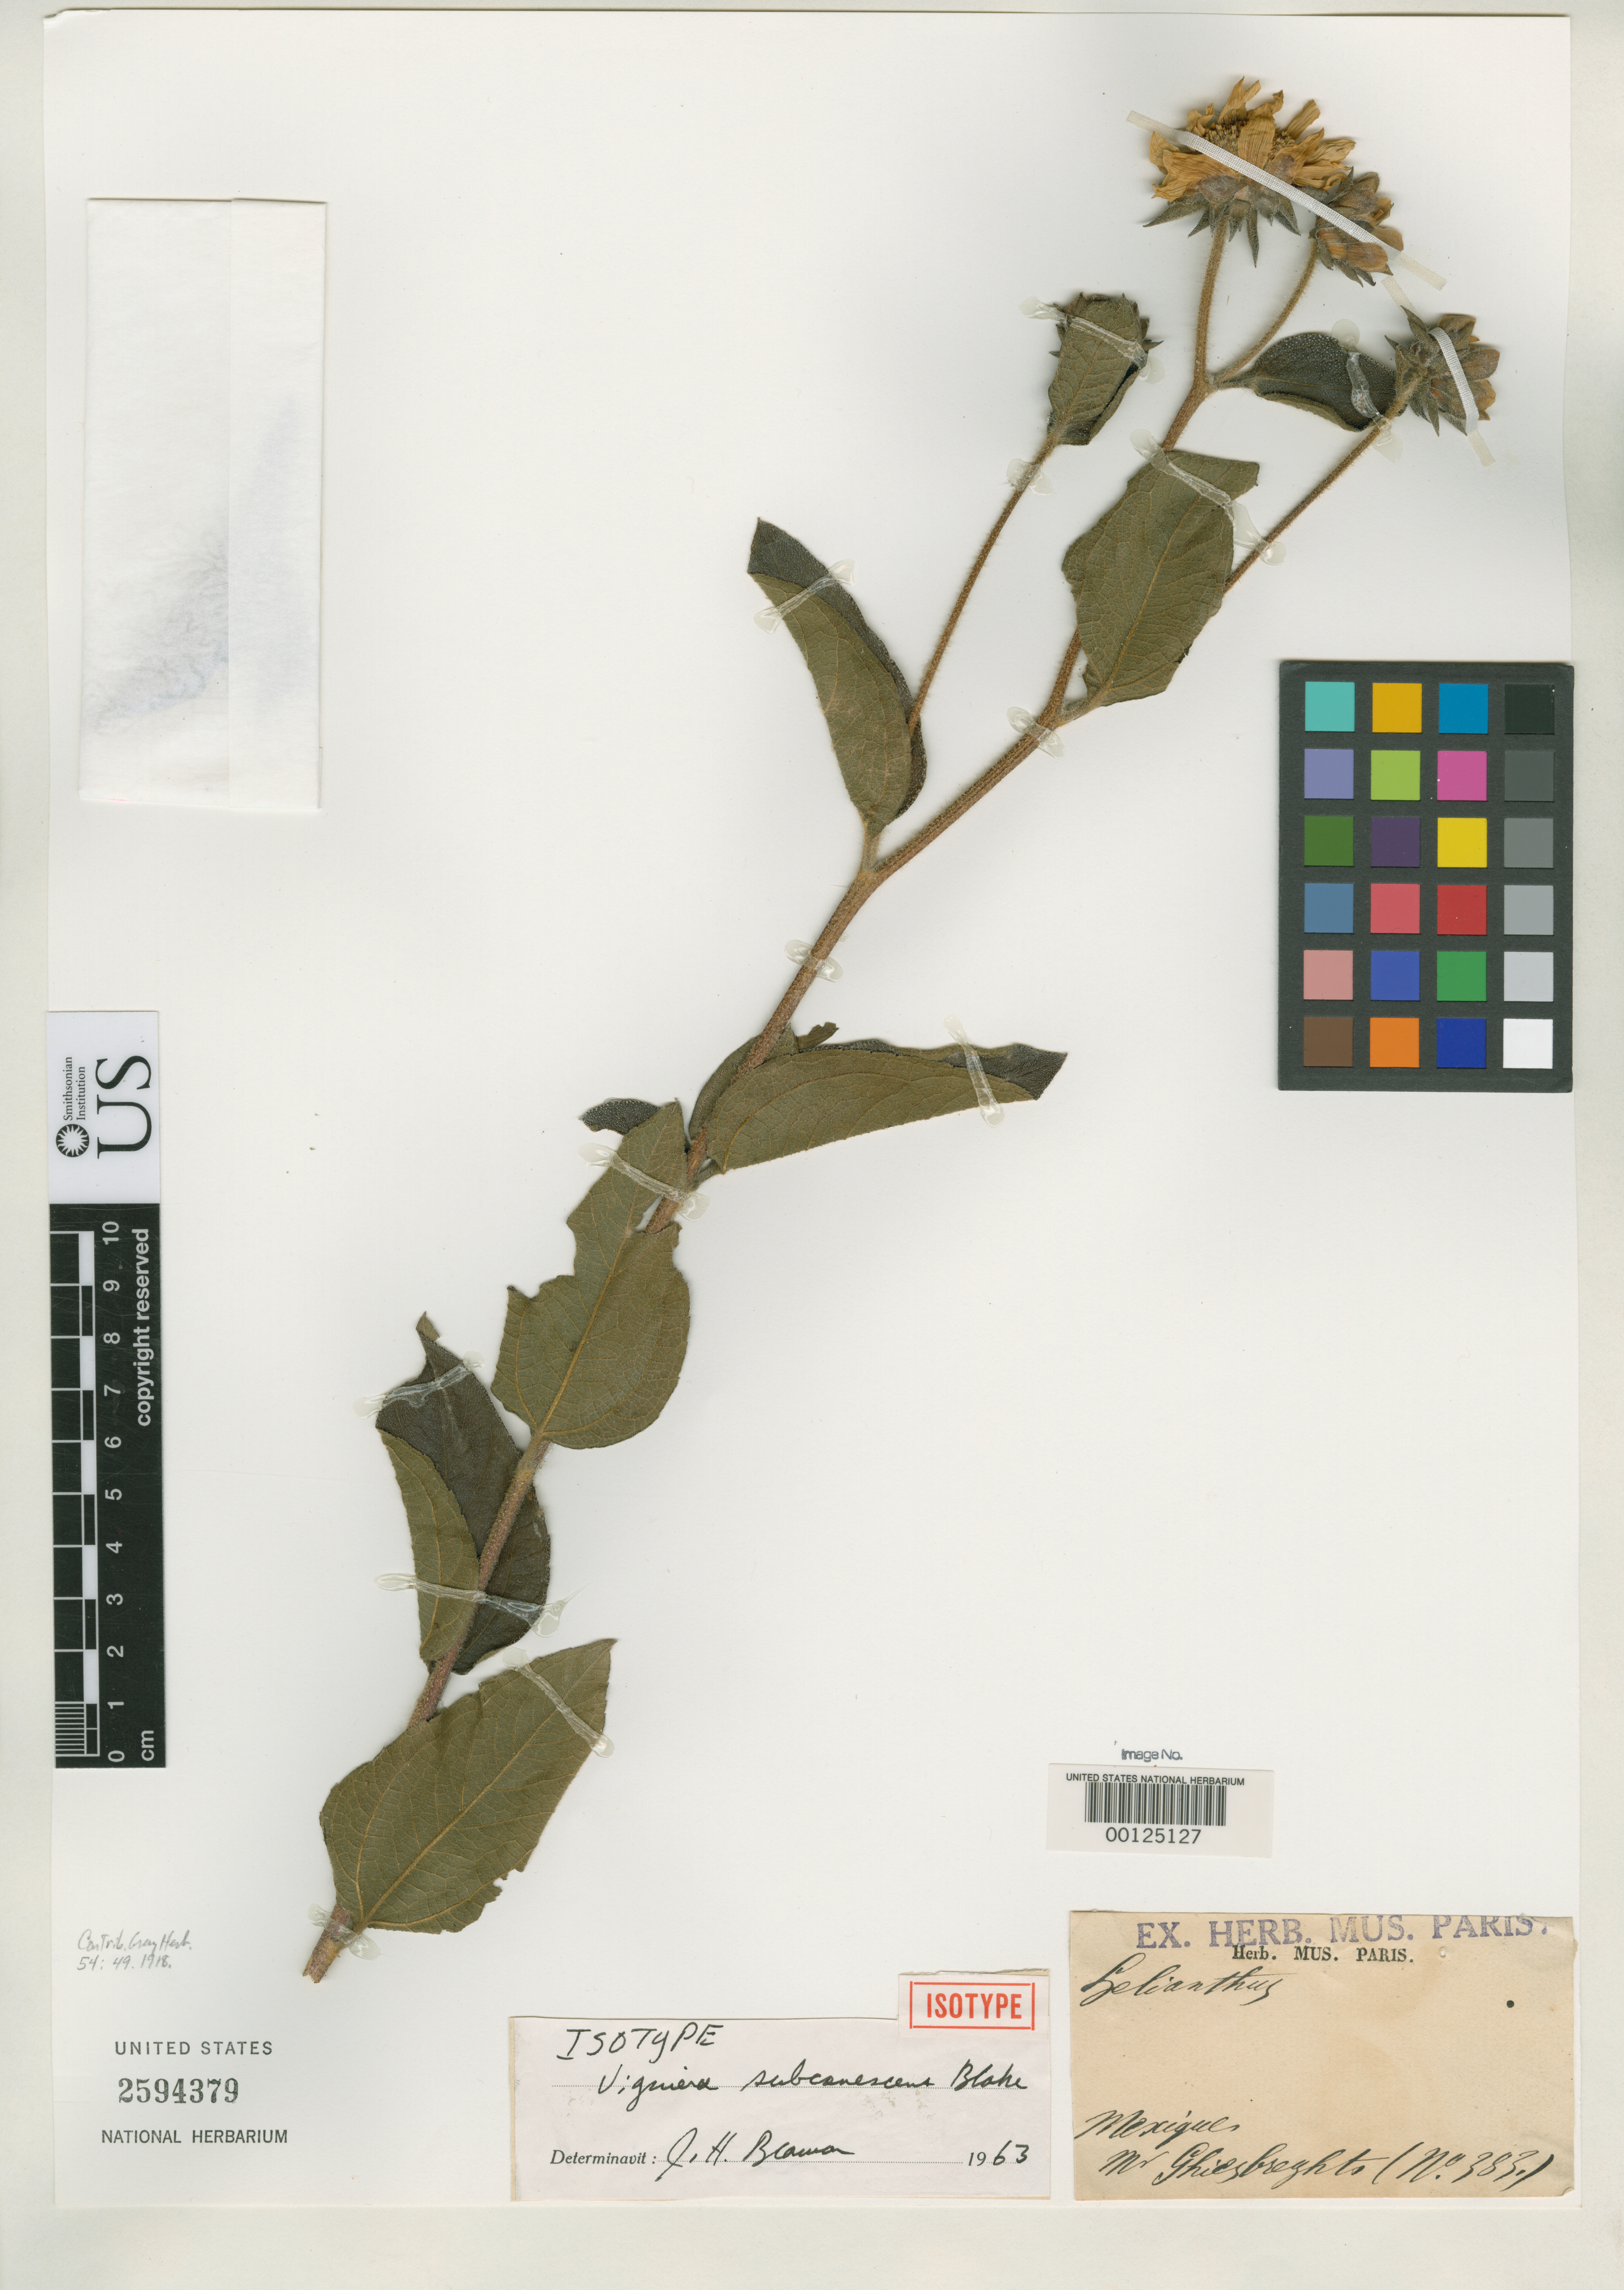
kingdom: Plantae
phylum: Tracheophyta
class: Magnoliopsida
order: Asterales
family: Asteraceae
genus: Viguiera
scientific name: Viguiera subcanescens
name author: S.F. Blake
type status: Isotype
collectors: A. Ghiesbreght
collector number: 383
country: Mexico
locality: E of Monserrat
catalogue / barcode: US 2594379